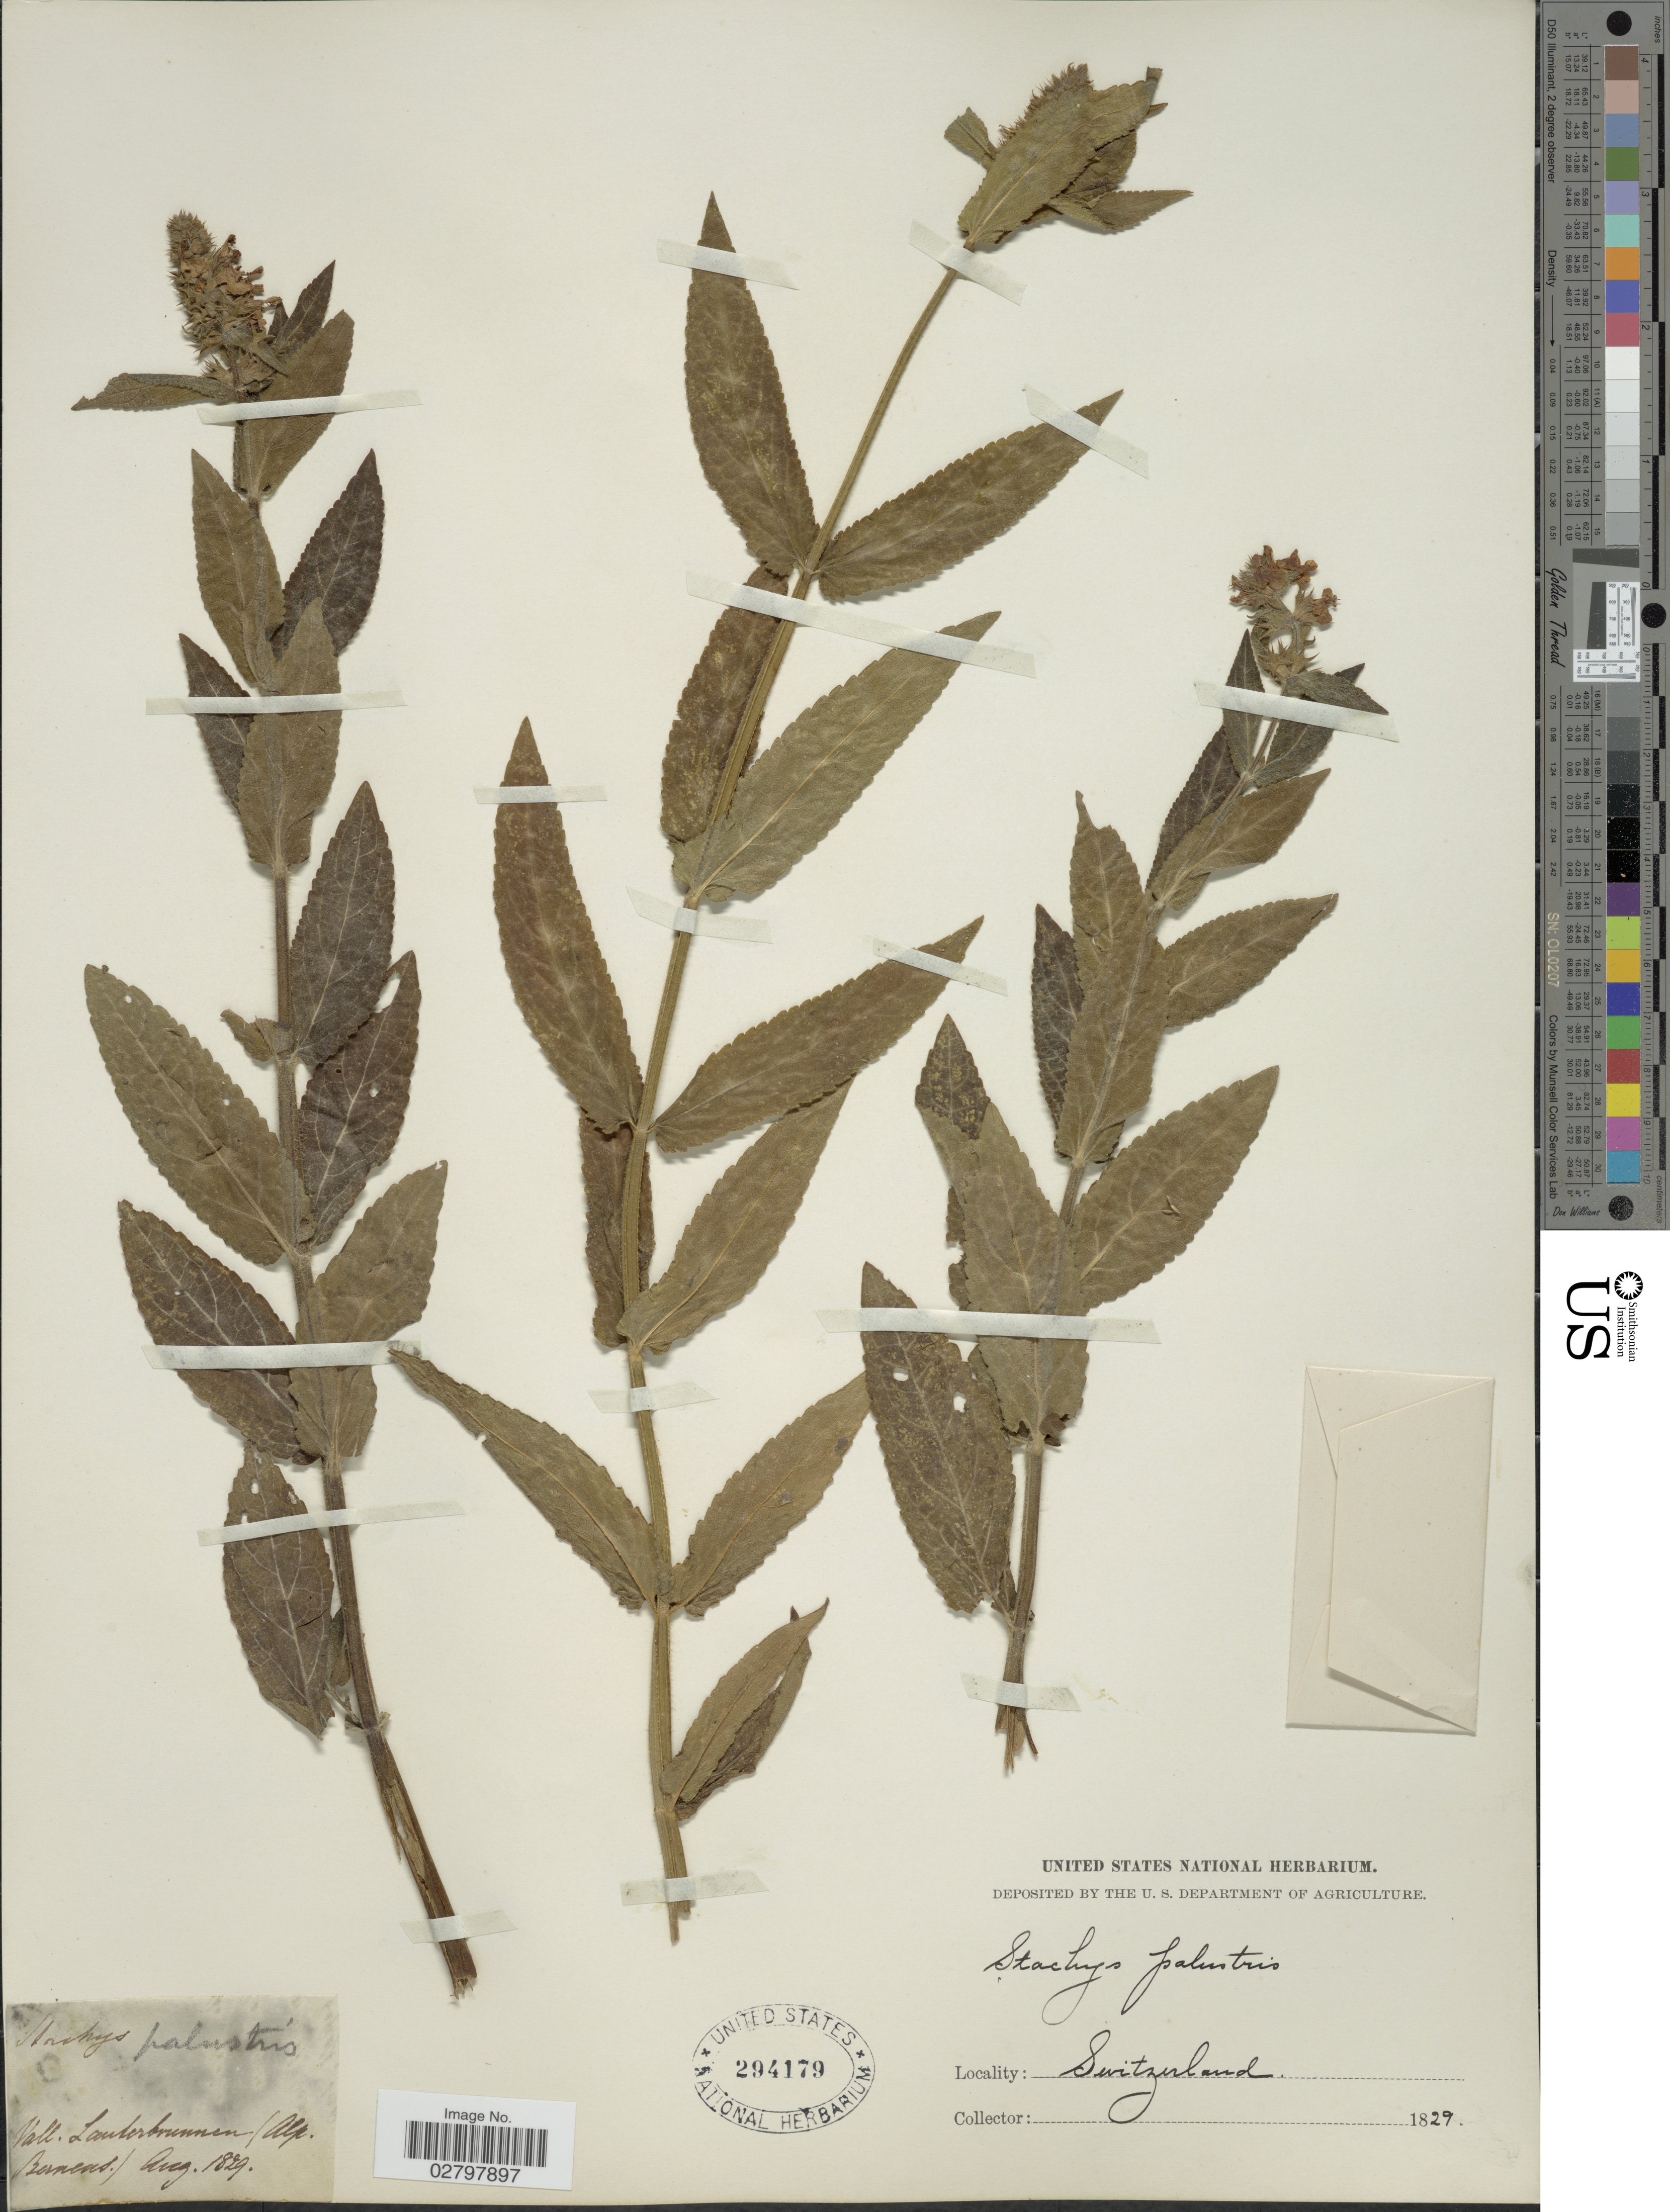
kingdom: Plantae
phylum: Tracheophyta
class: Magnoliopsida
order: Lamiales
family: Lamiaceae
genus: Stachys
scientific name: Stachys palustris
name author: L.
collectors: ex herb. United States National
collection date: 1829-08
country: Switzerland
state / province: Bern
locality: Vall. Lauterbrunnen (Alp. Bernens).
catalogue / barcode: US 294179